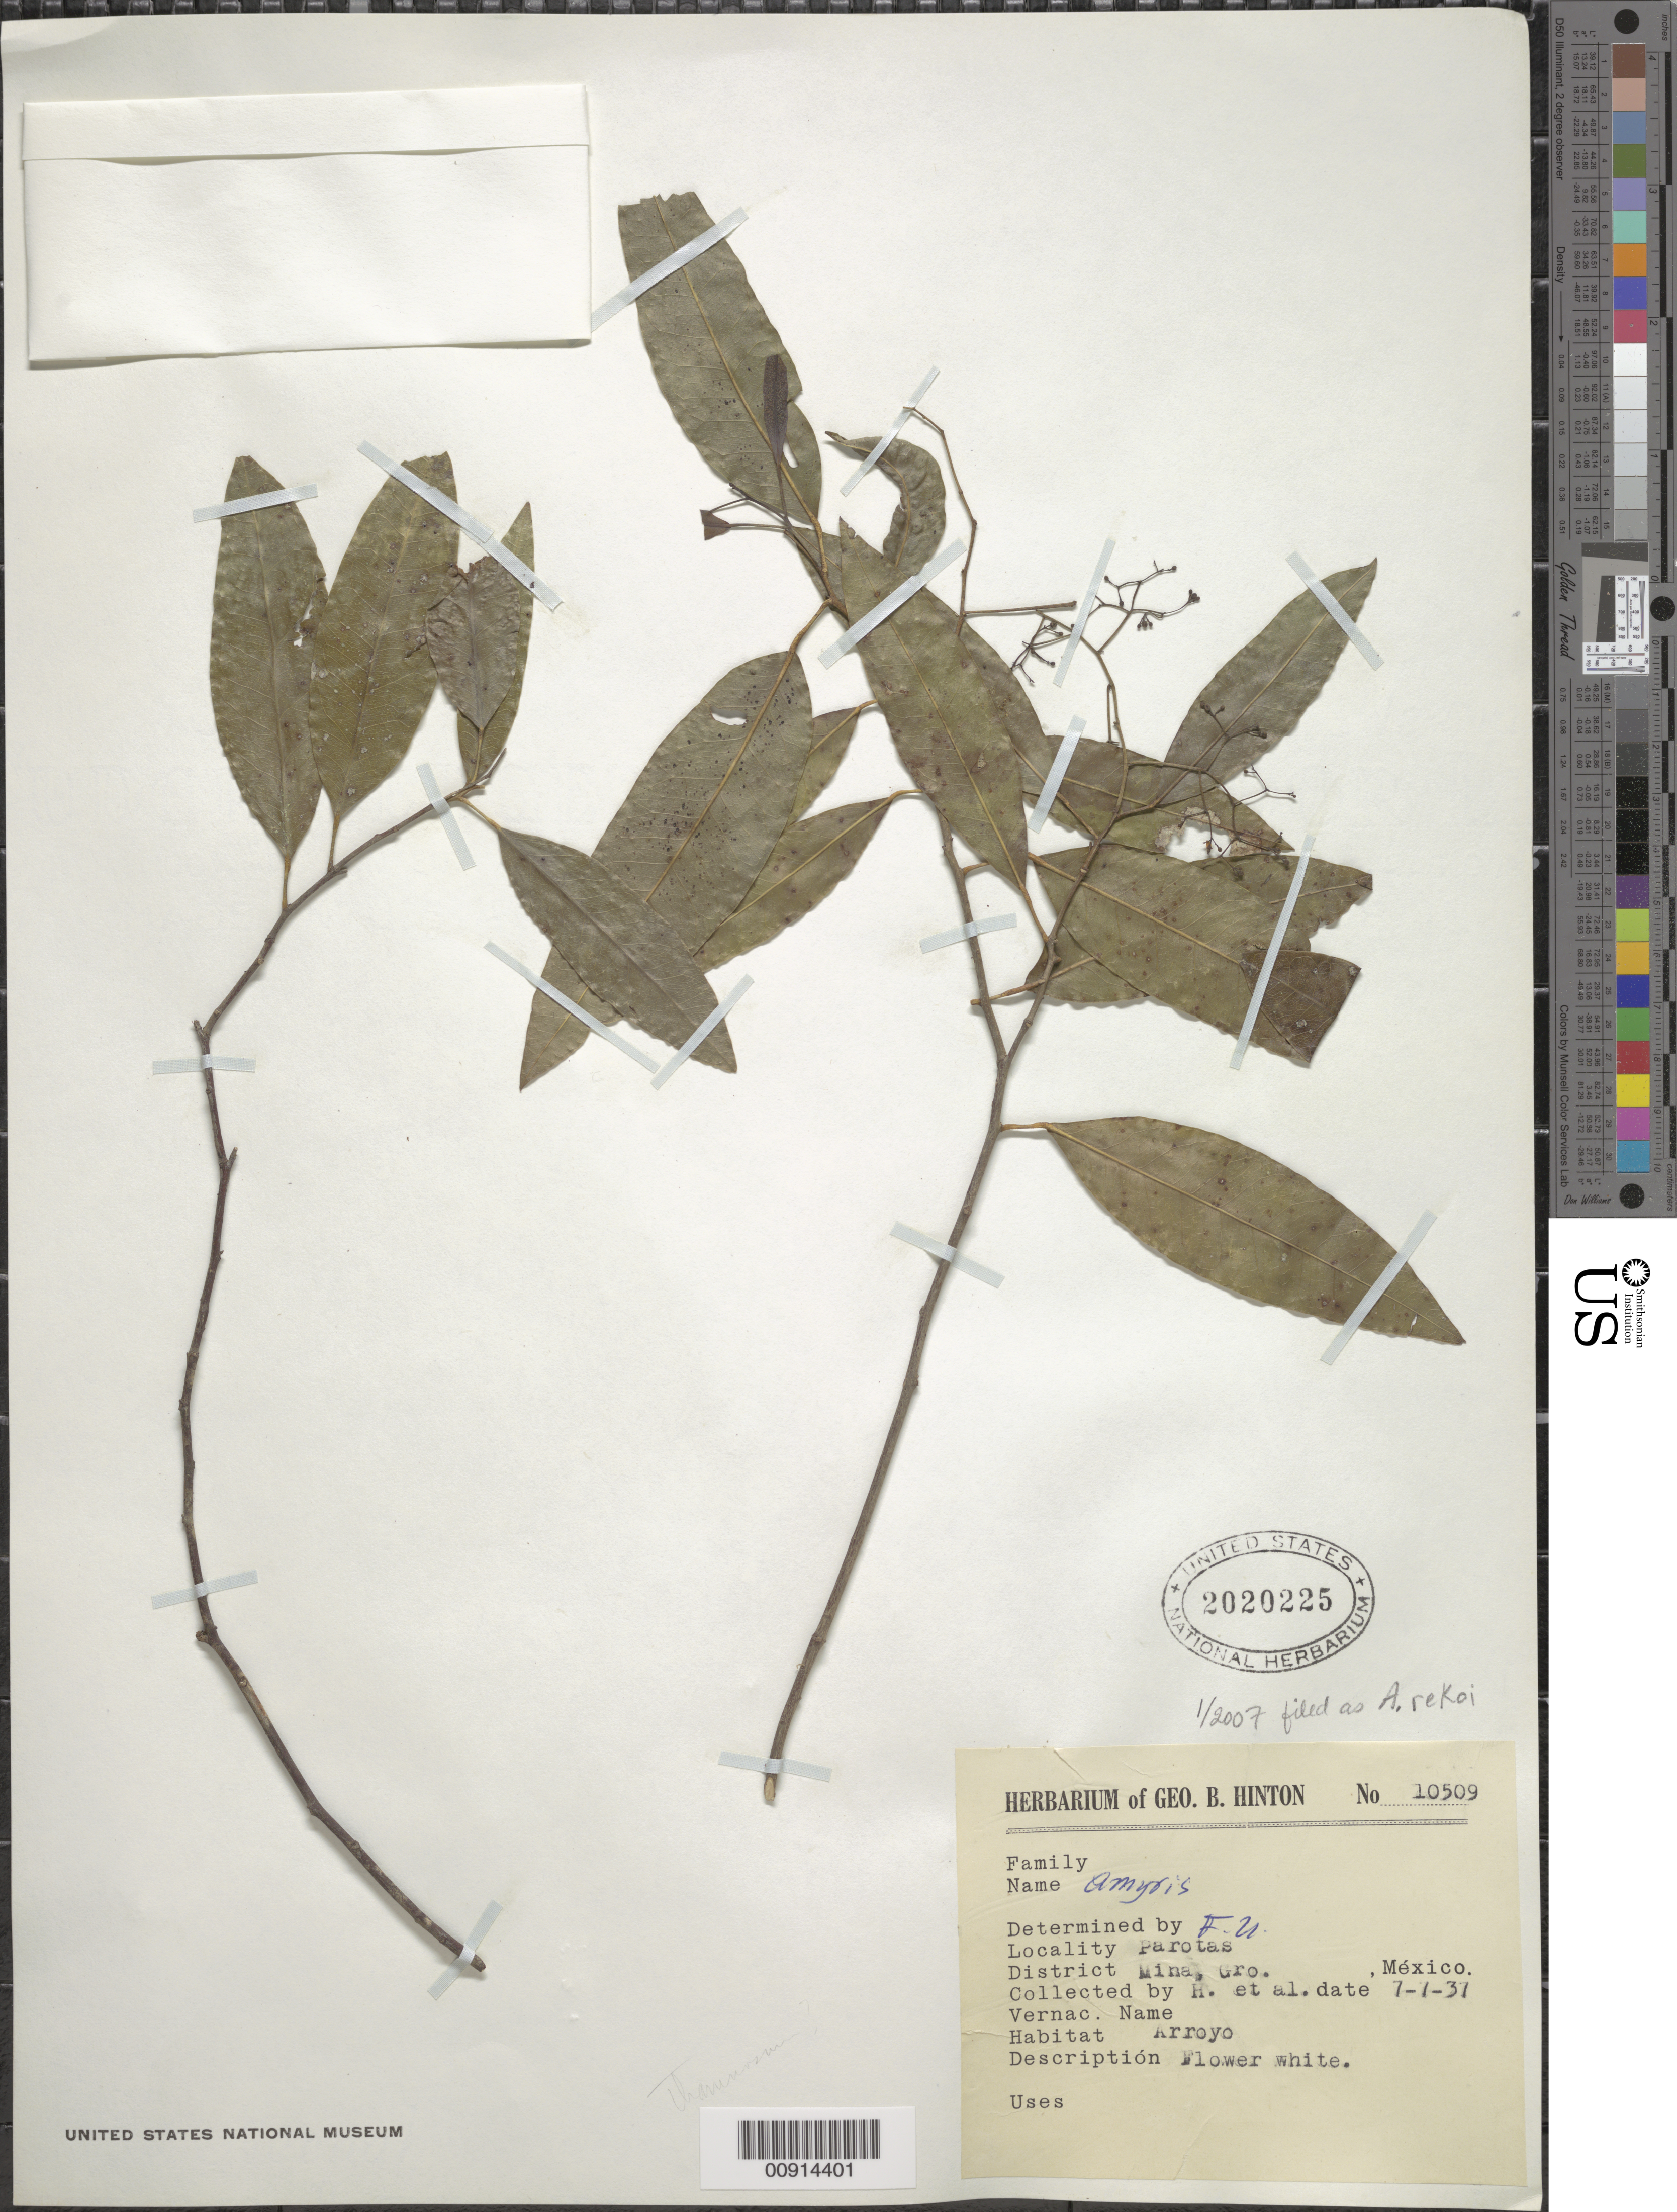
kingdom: Plantae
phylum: Tracheophyta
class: Magnoliopsida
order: Sapindales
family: Rutaceae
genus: Amyris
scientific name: Amyris rekoi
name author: Blake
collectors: G. B. Hinton & et al.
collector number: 10509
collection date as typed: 07 Jul 1937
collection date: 1937-07-07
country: Mexico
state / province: Guerrero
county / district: Mina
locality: Parotas, District Mina, Guerrero.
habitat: Arroyo.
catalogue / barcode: US 2020225